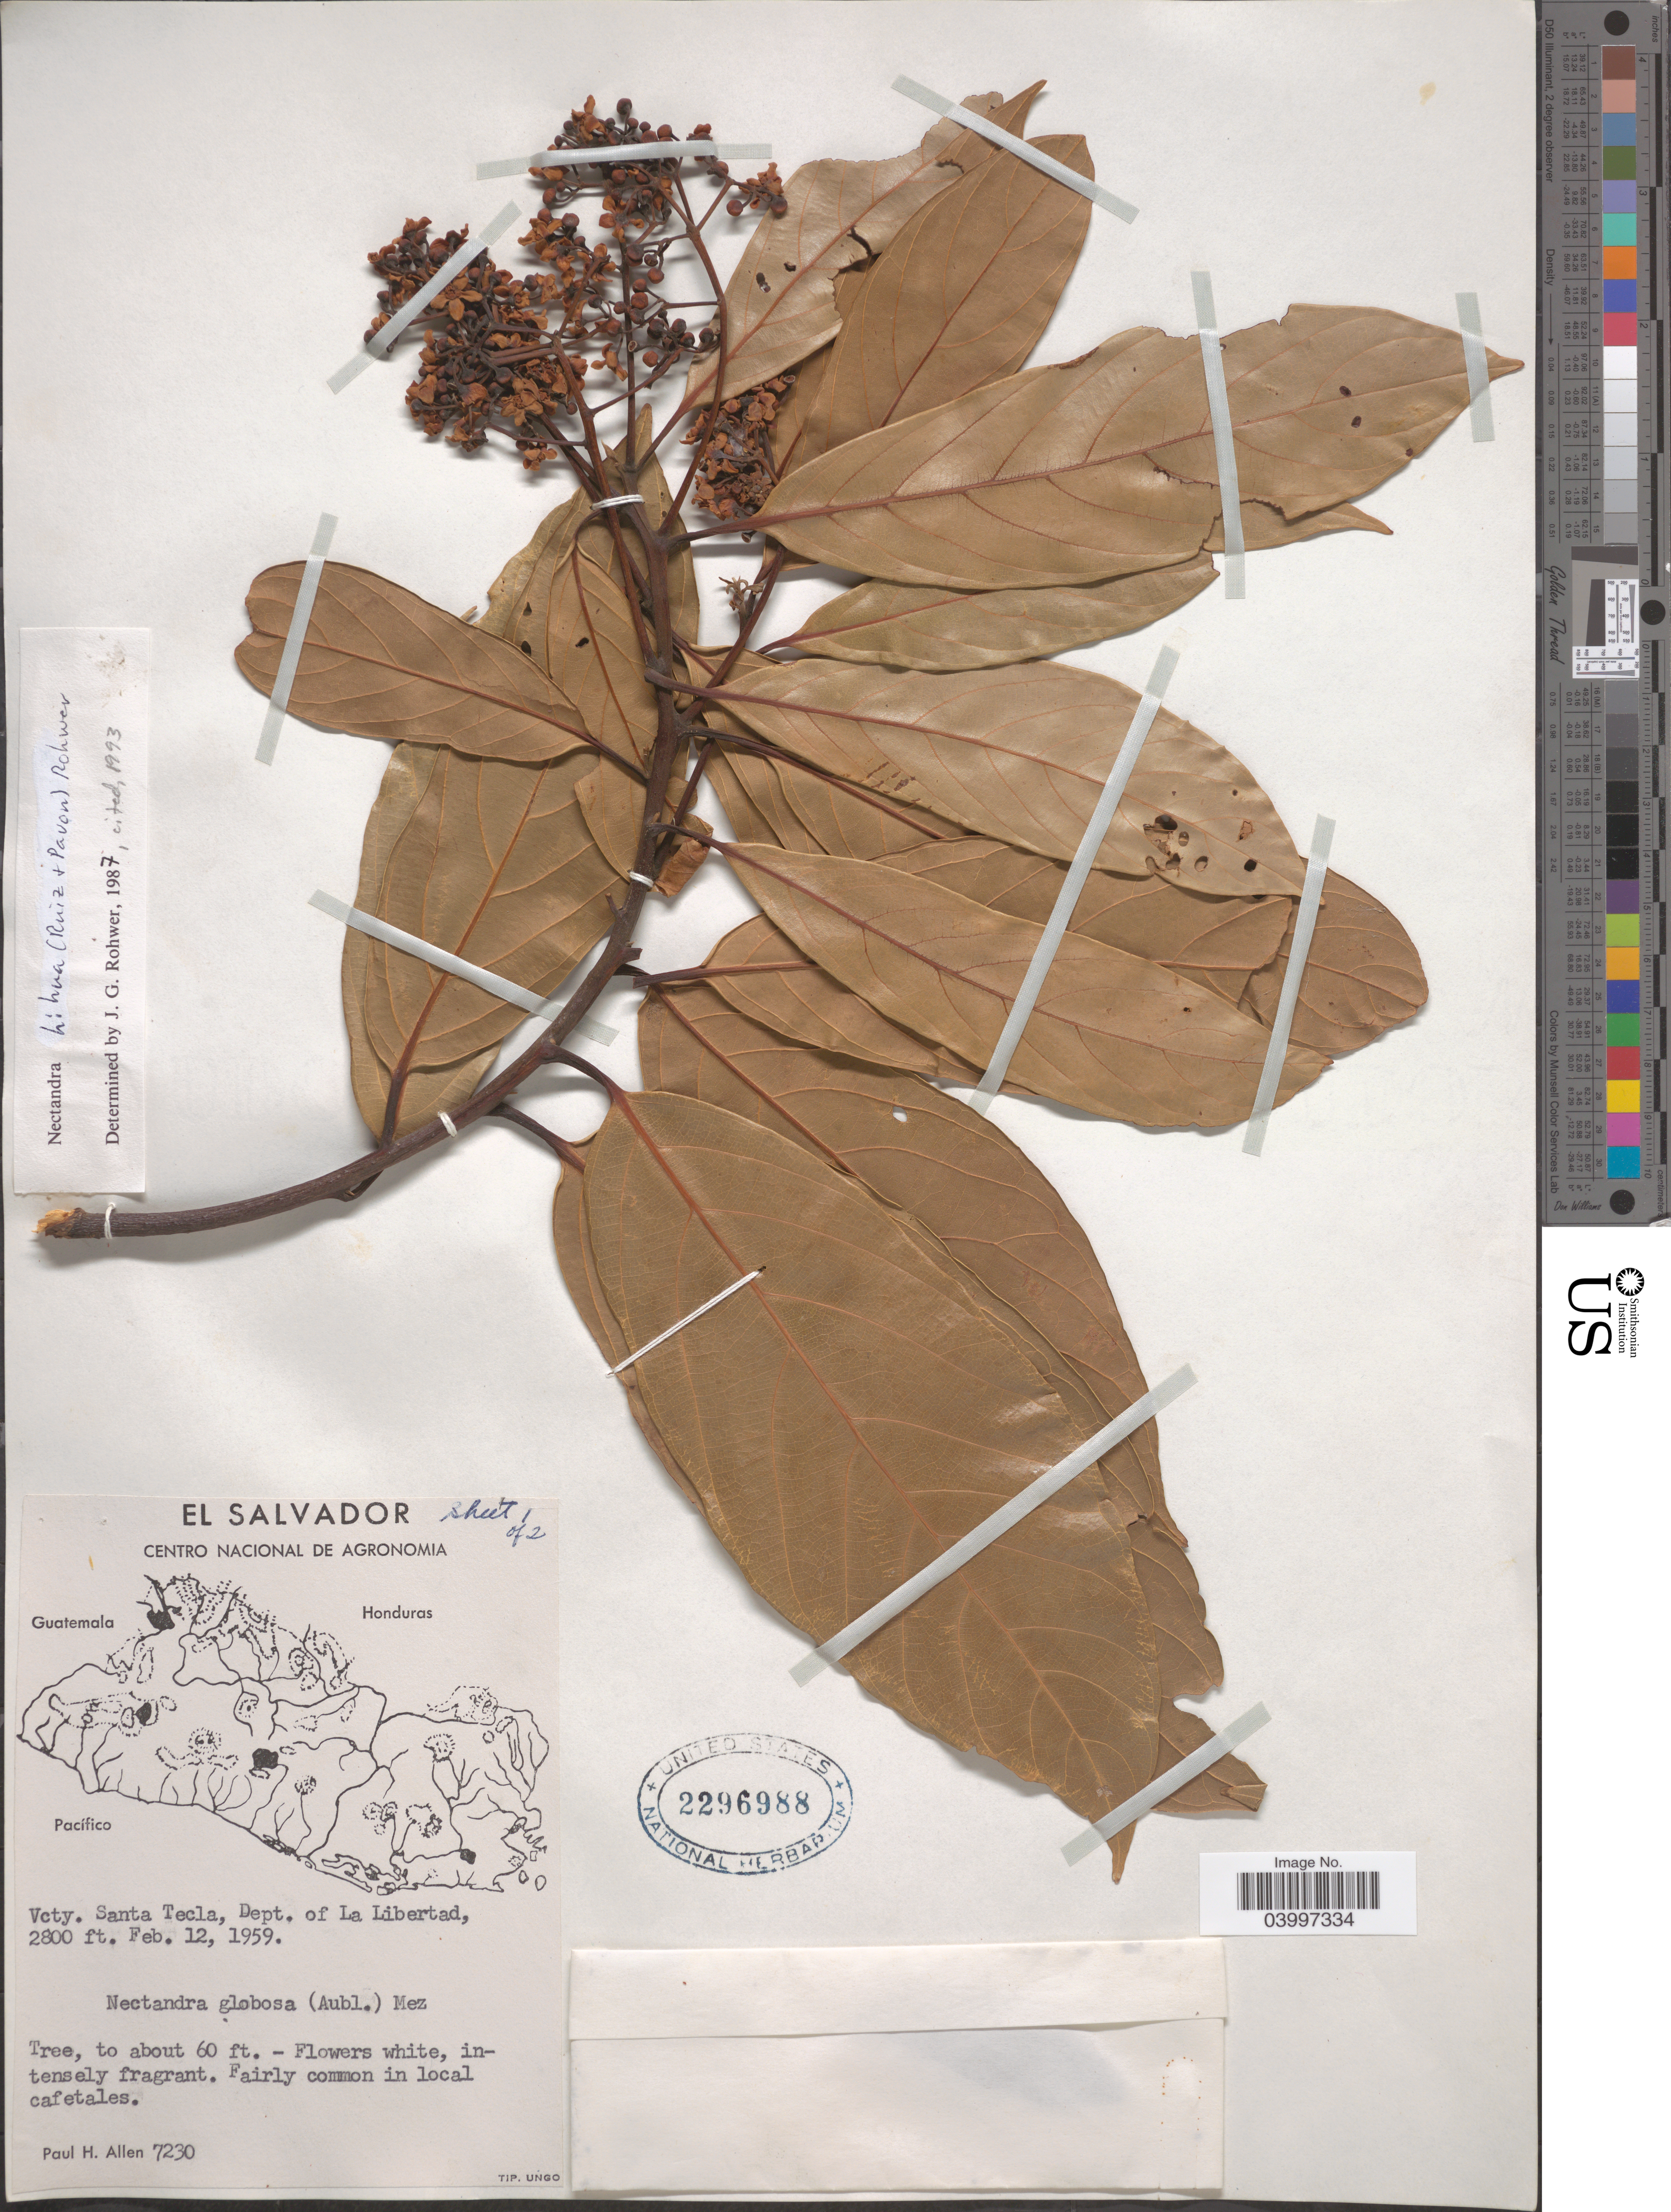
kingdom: Plantae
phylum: Tracheophyta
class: Magnoliopsida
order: Laurales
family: Lauraceae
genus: Nectandra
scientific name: Nectandra hihua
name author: (Ruiz & Pav.) Rohwer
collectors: P. H. Allen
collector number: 7230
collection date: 1959-02-12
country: El Salvador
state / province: La Libertad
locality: Vcty. Santa Tecla, Dept. of La Libertad.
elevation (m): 853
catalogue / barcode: US 2296988